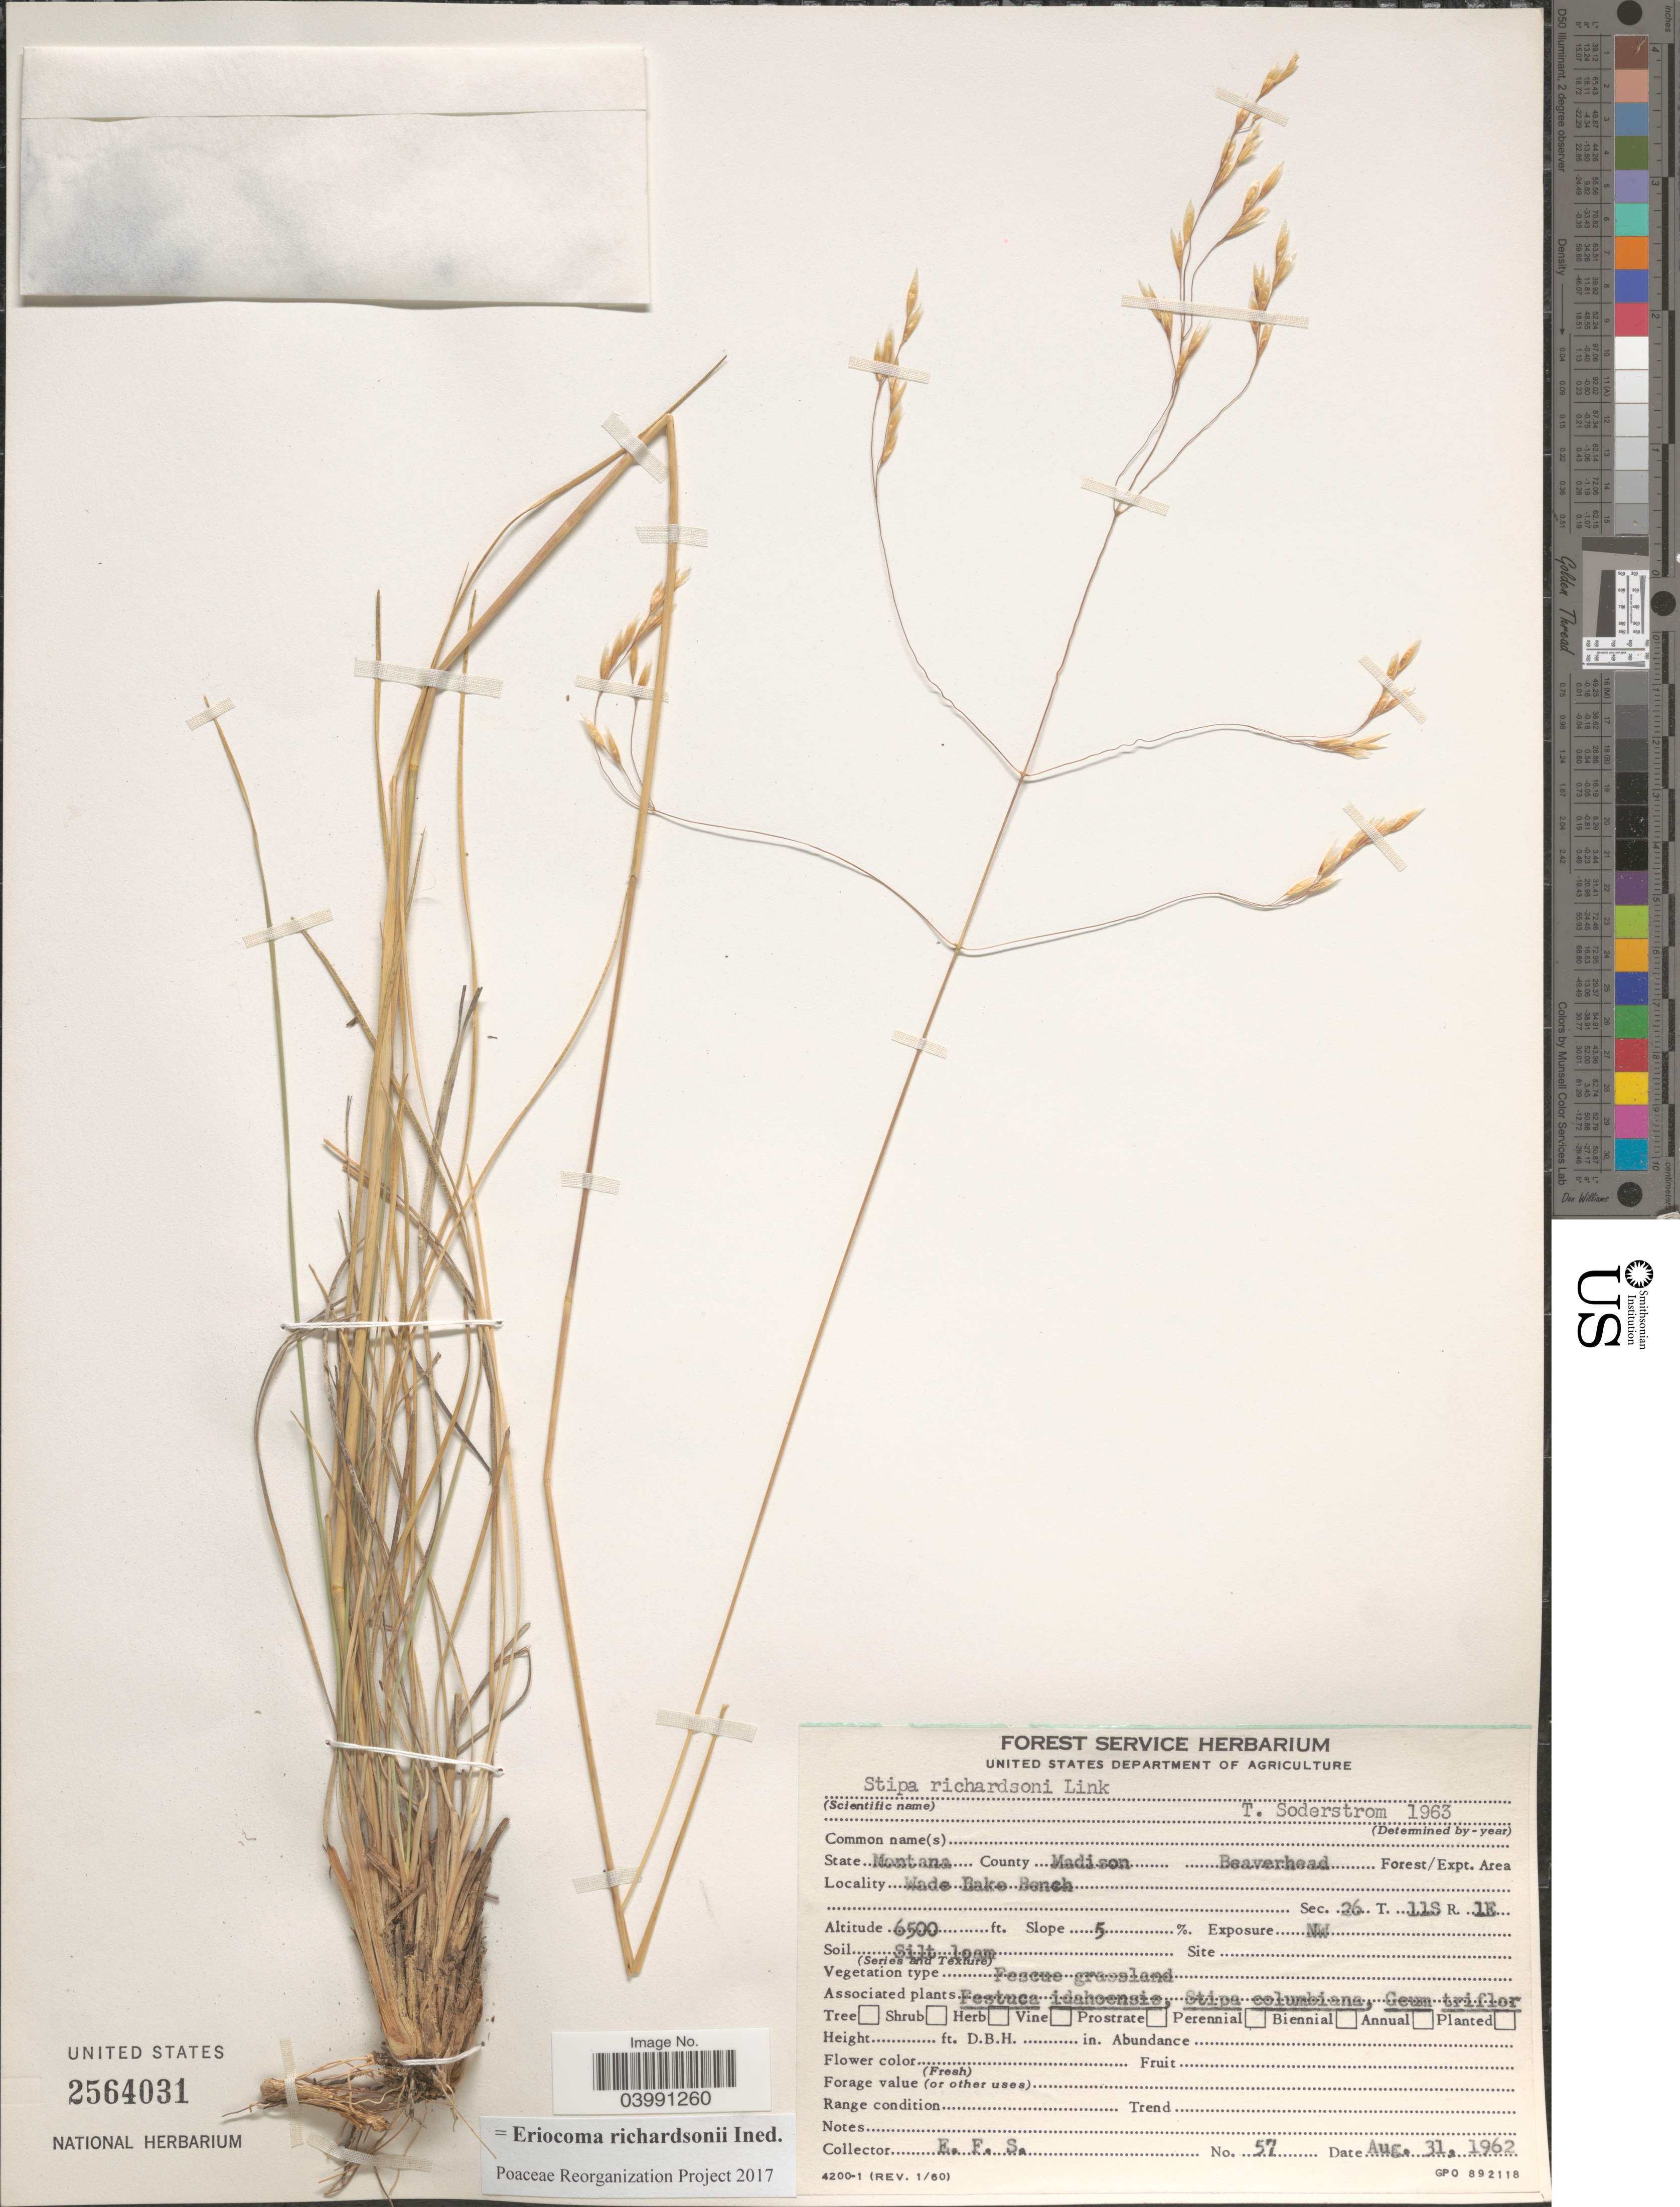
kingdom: Plantae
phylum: Tracheophyta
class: Liliopsida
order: Poales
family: Poaceae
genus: Eriocoma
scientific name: Eriocoma richardsonii ined.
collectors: E. F. S.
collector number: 57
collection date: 1962-08-31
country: United States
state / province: Montana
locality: County Madison. Beaverhead Forest/Expt. Area. Wade Bake Ranch. Sec. 26 T 11S R. 1E. Exposure NW.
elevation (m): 1981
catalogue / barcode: US 2564031